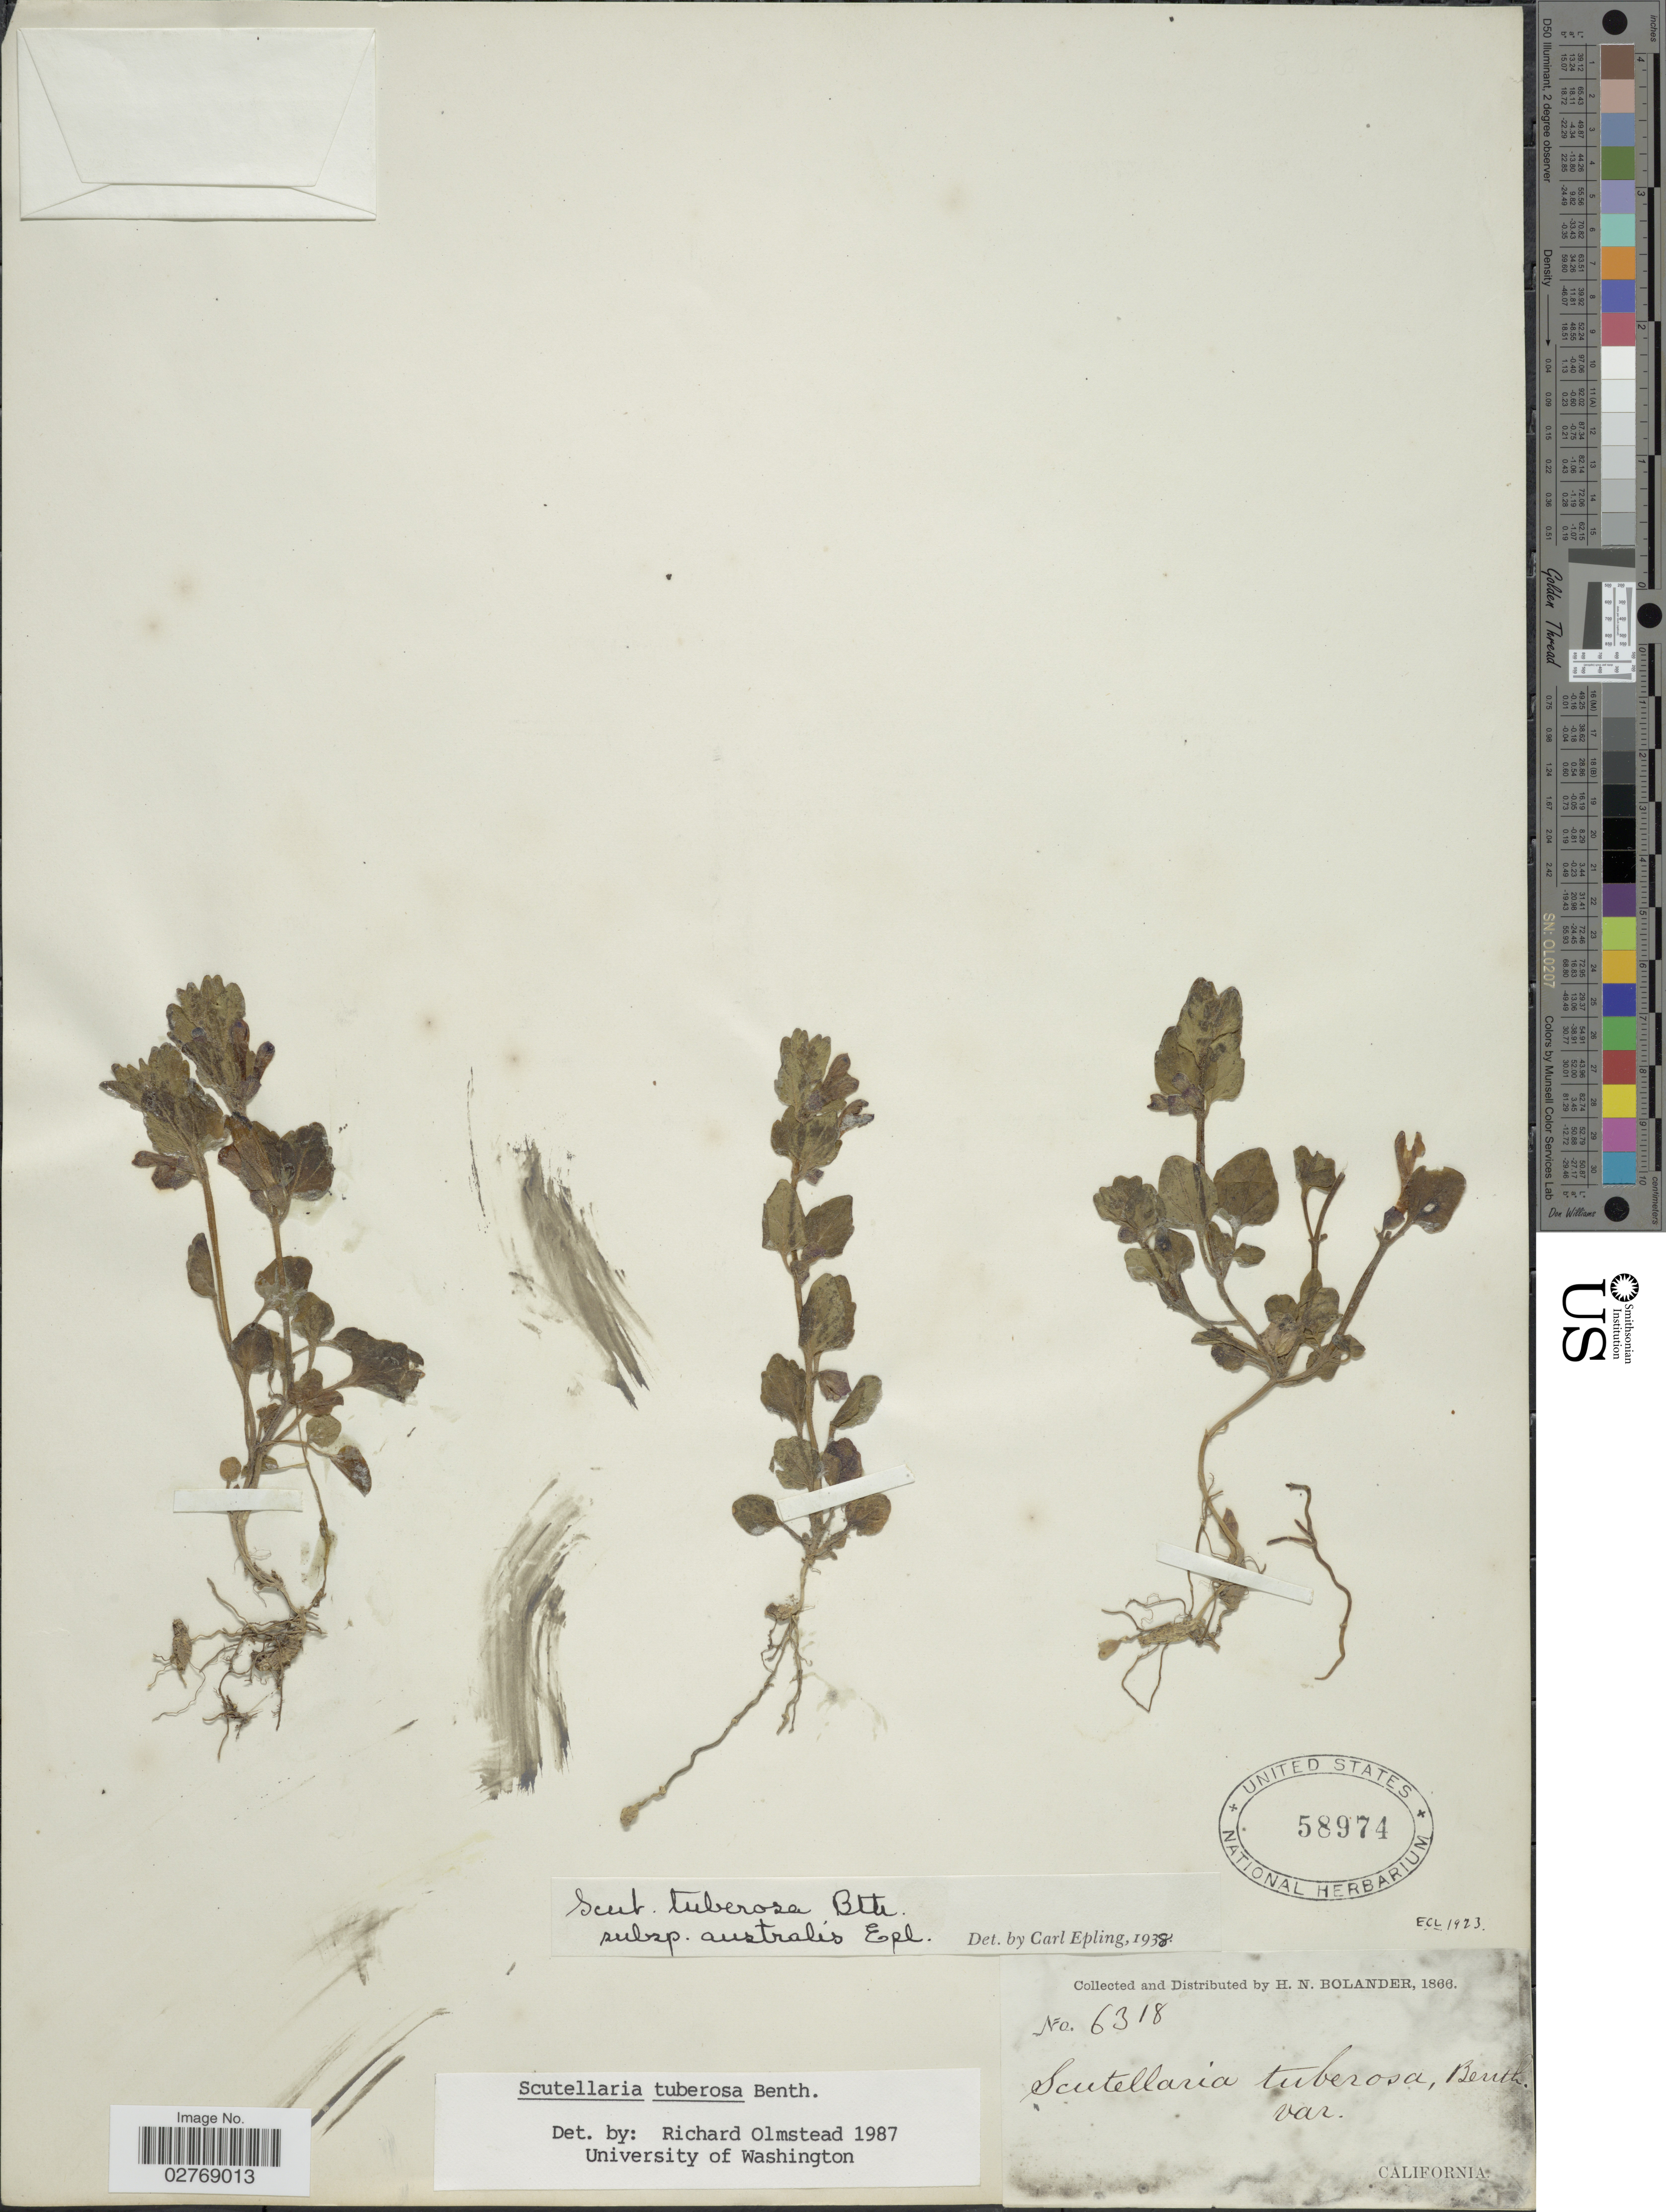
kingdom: Plantae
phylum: Tracheophyta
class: Magnoliopsida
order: Lamiales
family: Lamiaceae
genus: Scutellaria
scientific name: Scutellaria tuberosa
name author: Benth.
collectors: H. Bolander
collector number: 6318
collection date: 1866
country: United States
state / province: California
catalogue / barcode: US 58974